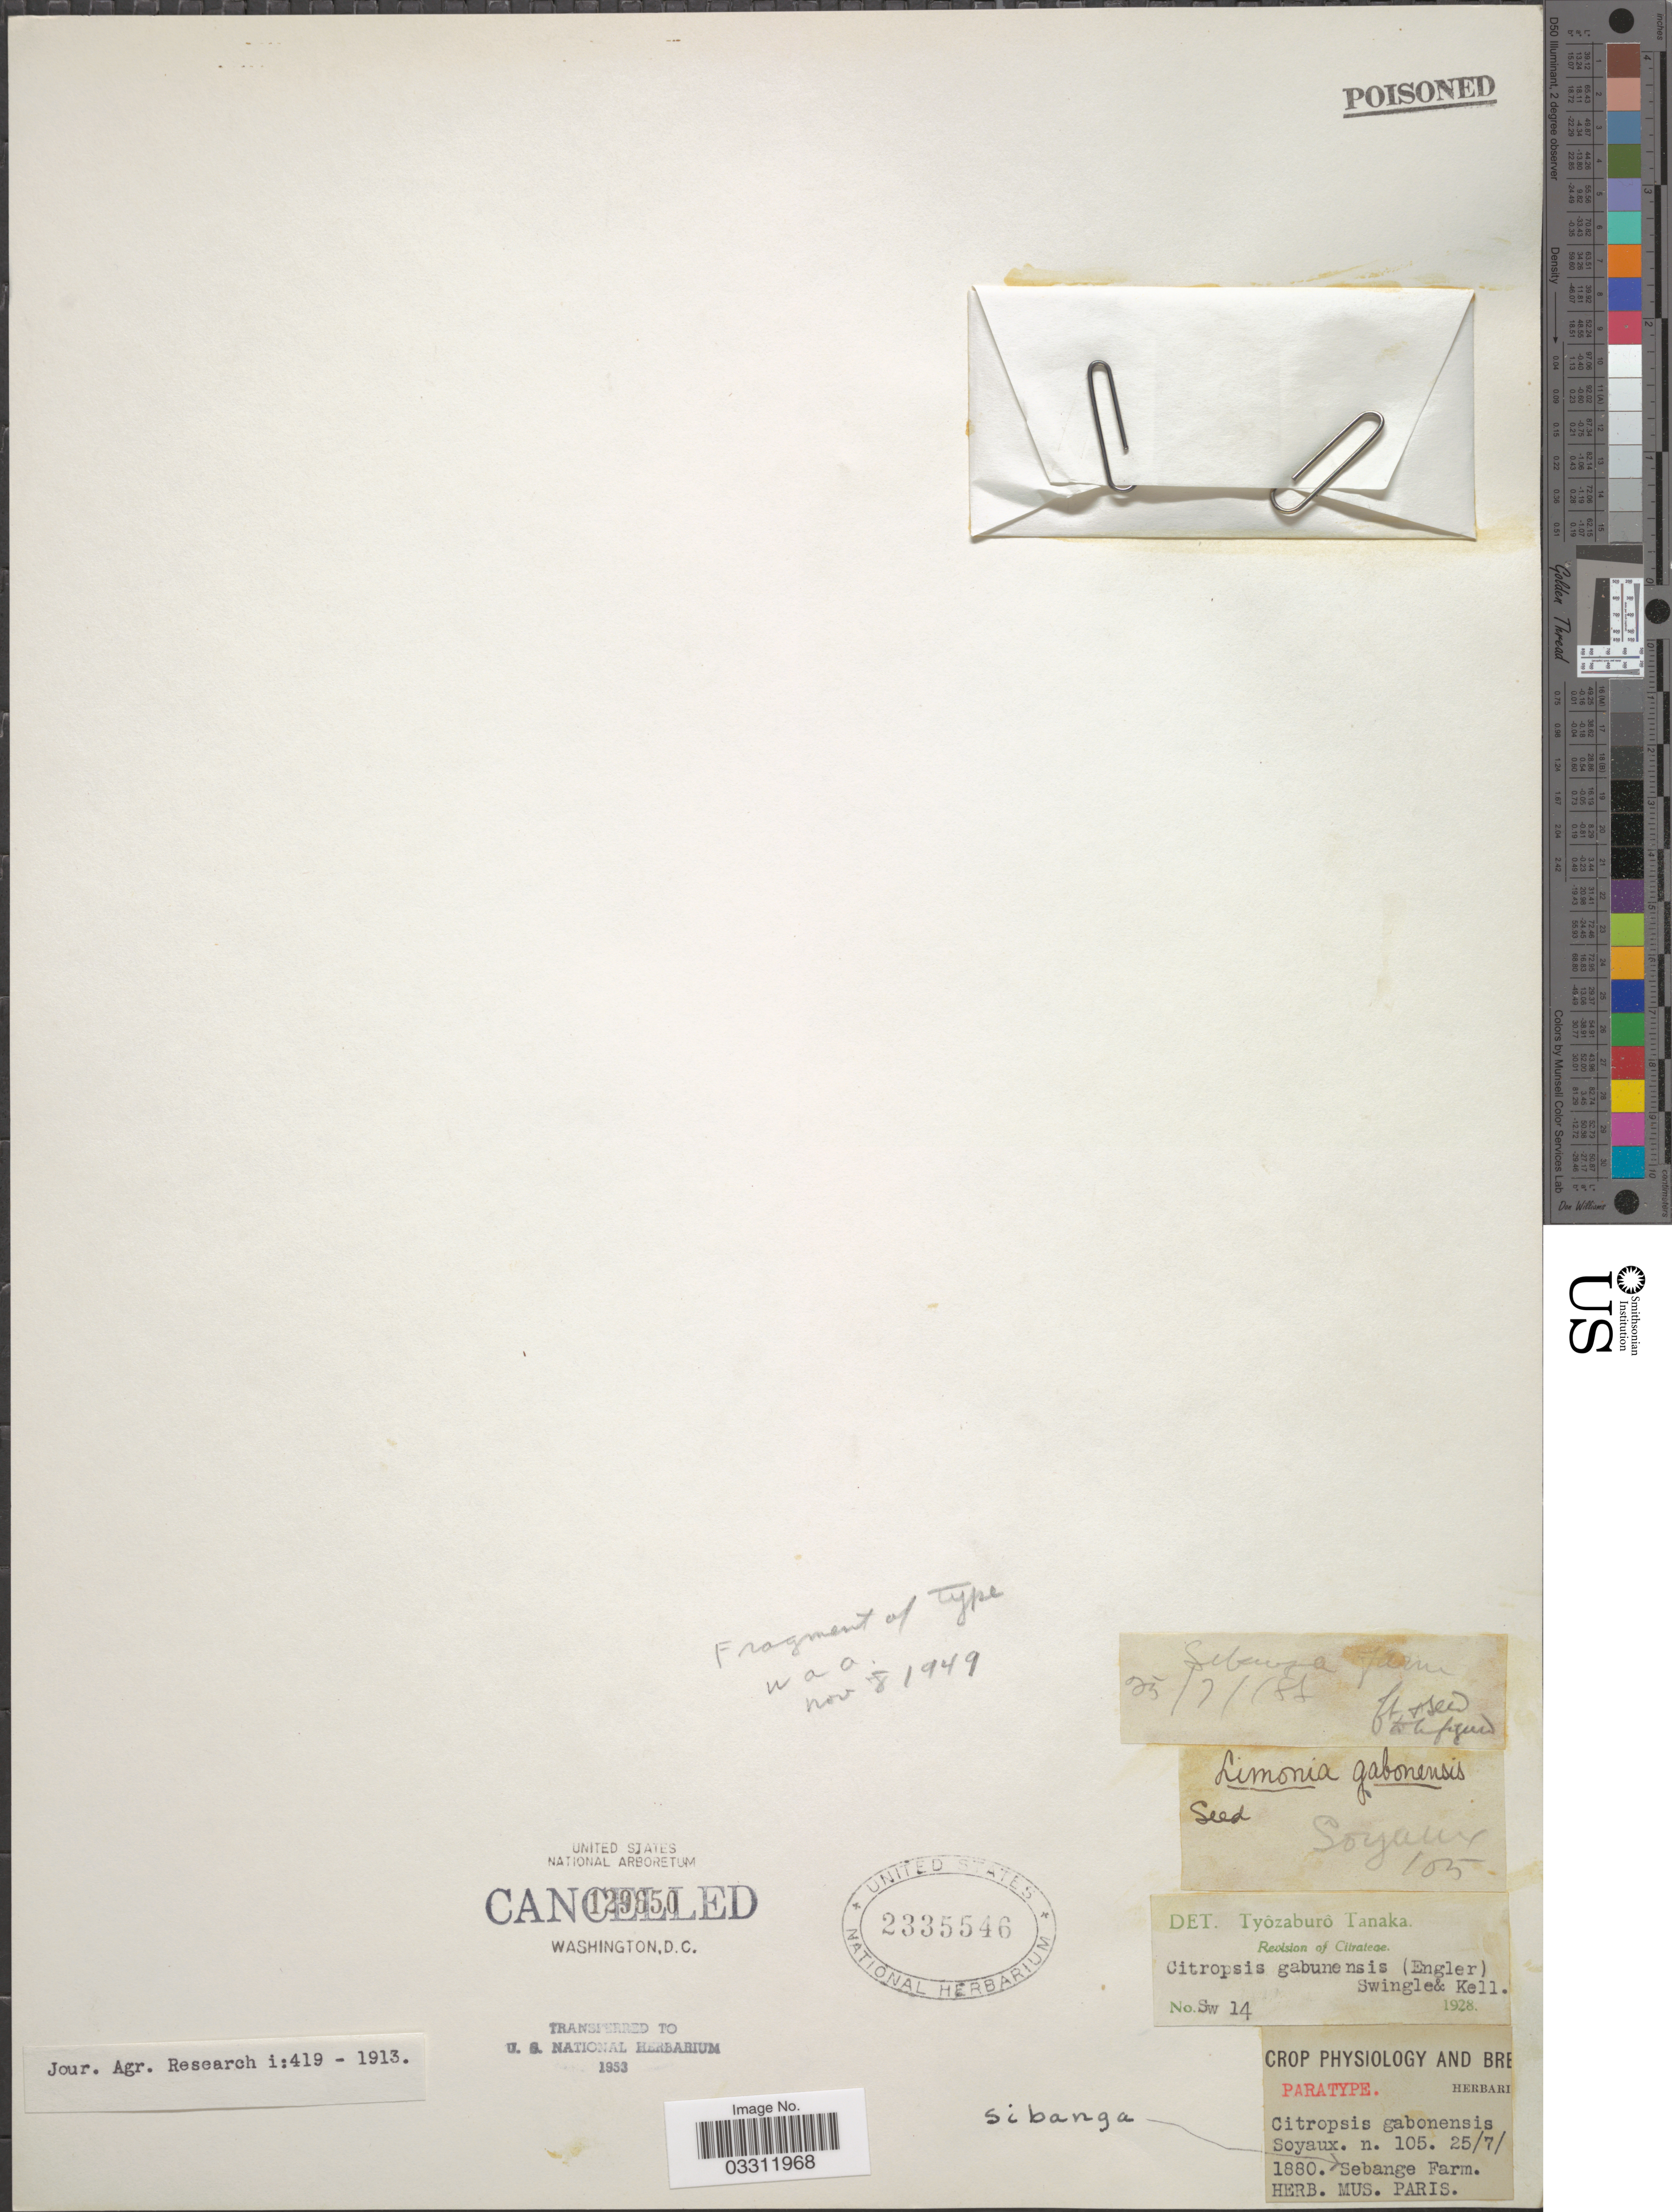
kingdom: Plantae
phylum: Tracheophyta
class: Magnoliopsida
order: Sapindales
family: Rutaceae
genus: Citropsis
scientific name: Citropsis latialata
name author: (De Wild.) Swingle & M. Kellerm.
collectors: ex herb. Mus. Paris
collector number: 105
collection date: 1880-07-25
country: Kenya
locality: Sibanga Farm.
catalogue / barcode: US 2335546